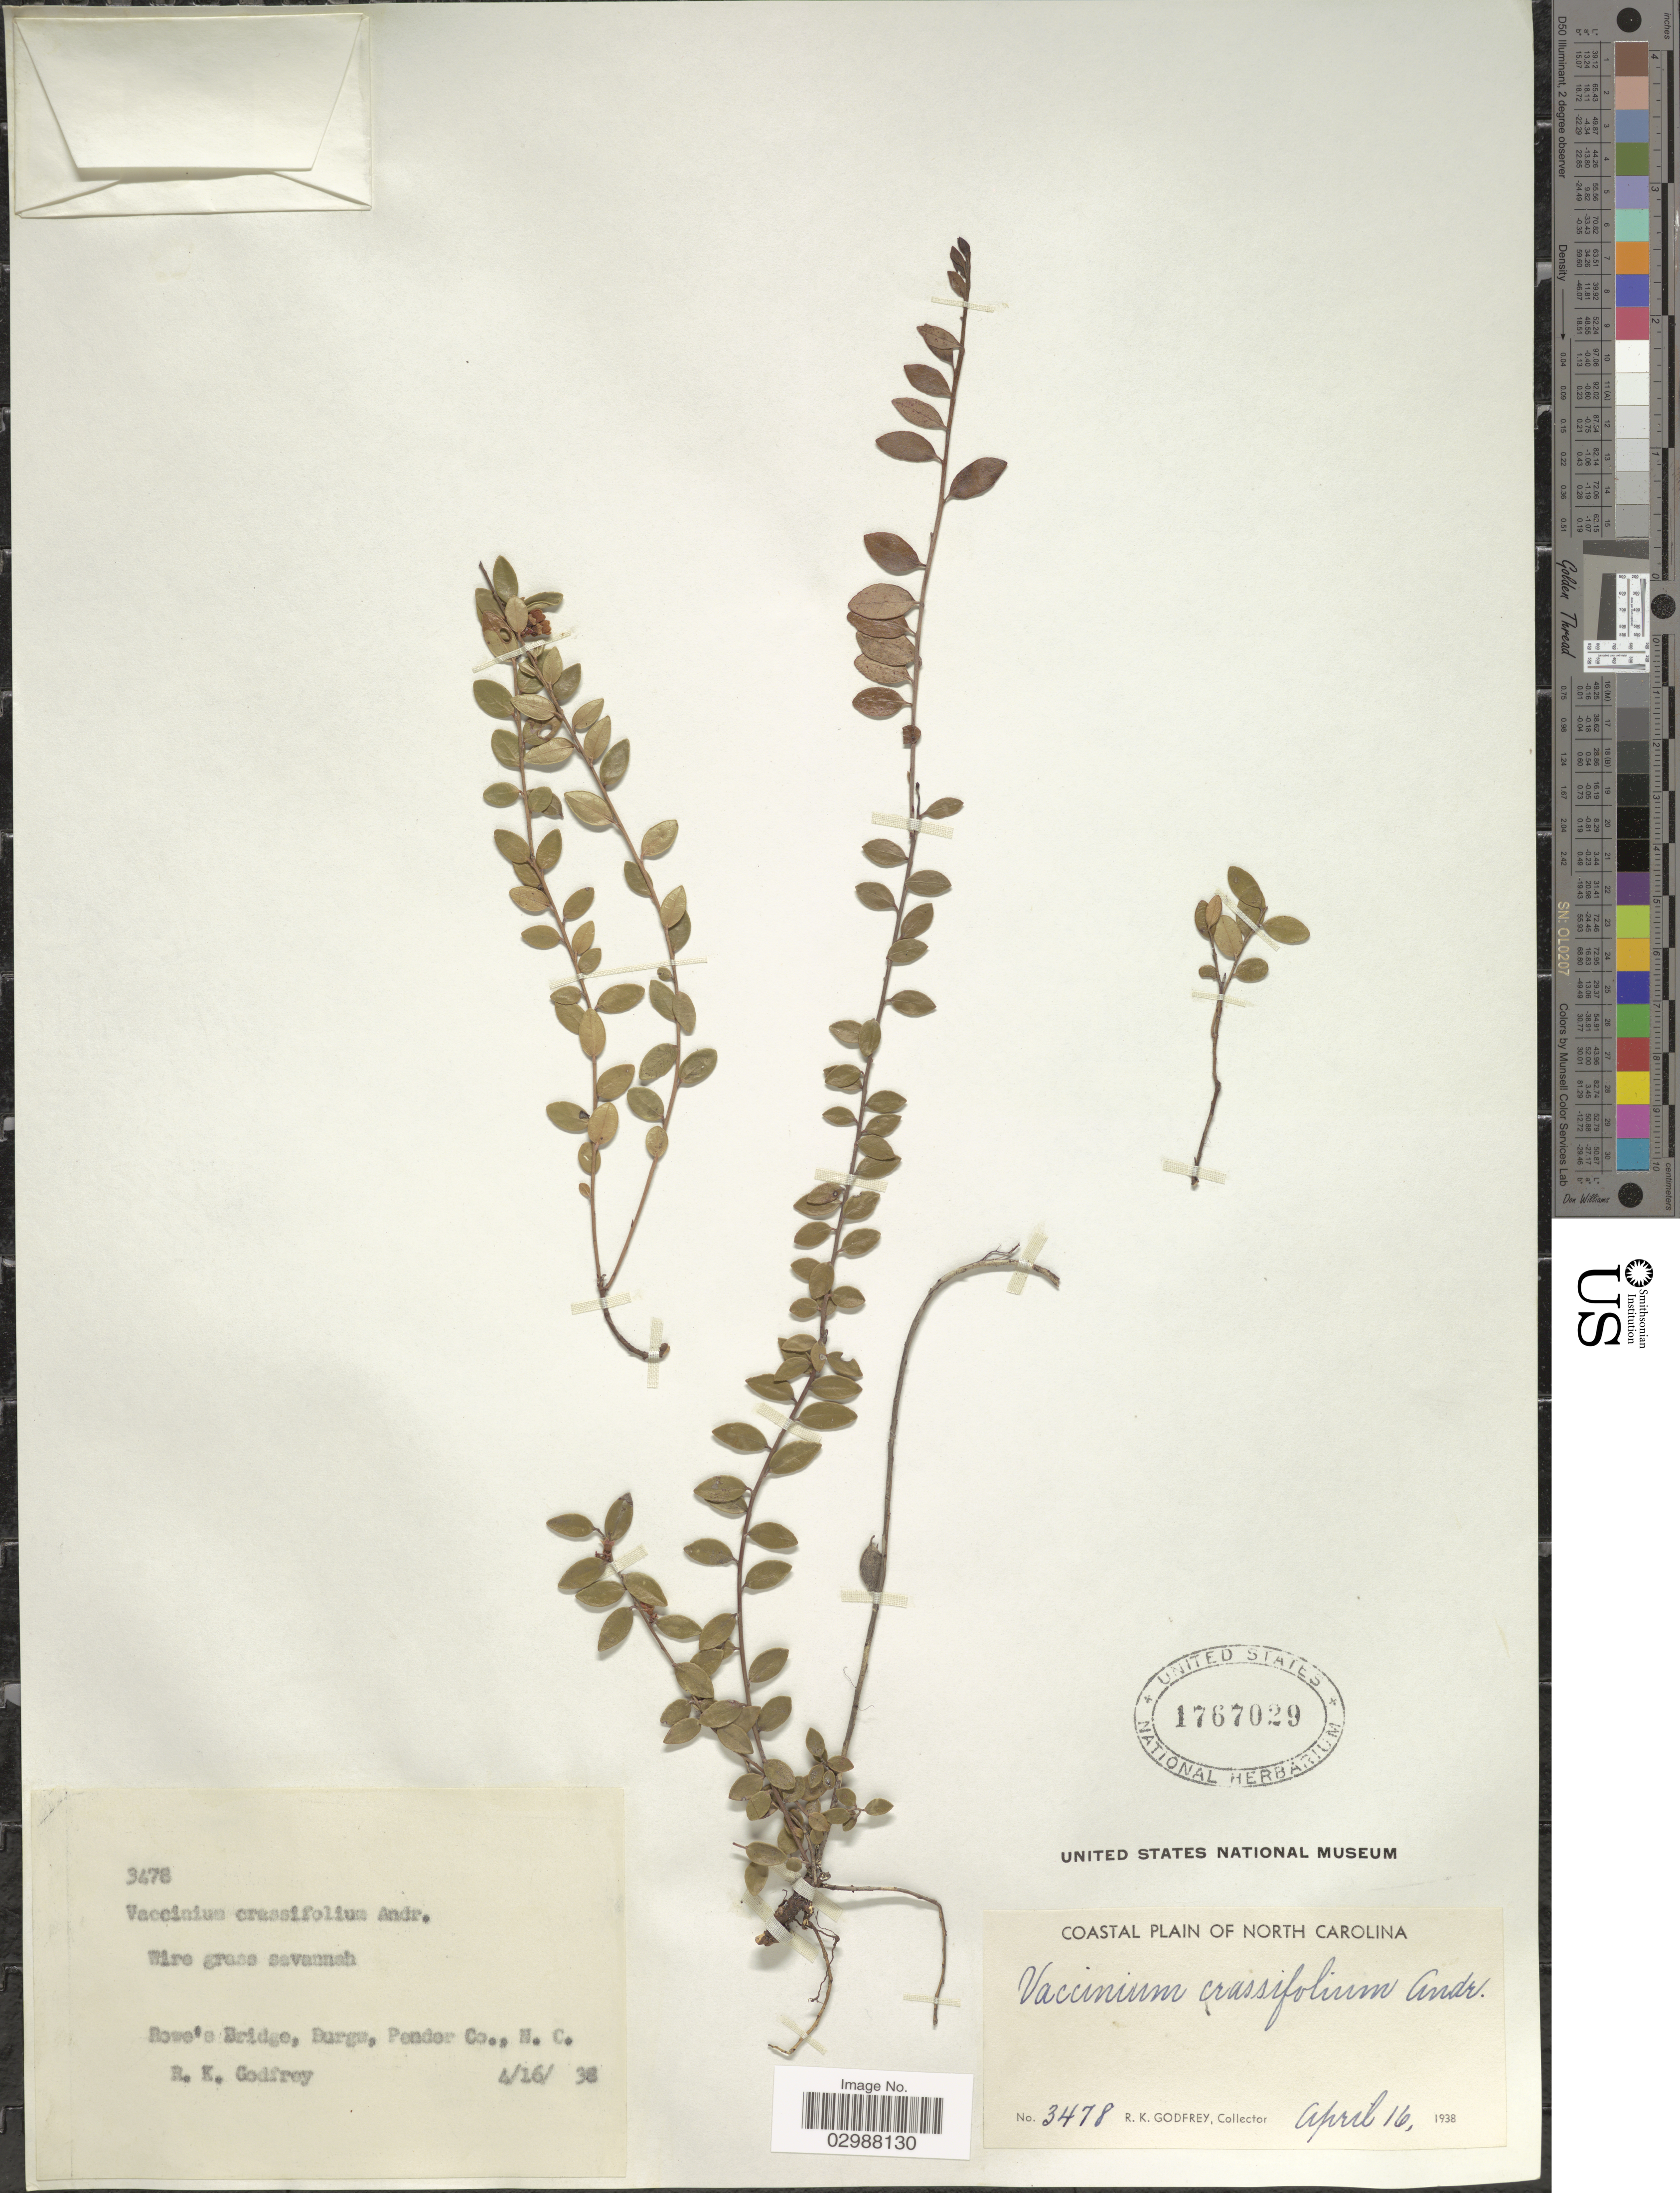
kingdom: Plantae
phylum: Tracheophyta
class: Magnoliopsida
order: Ericales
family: Ericaceae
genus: Vaccinium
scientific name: Vaccinium crassifolium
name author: Andrews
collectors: R. K. Godfrey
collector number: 3478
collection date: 1938-04-16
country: United States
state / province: North Carolina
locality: Rowe's Bridge, Burgaw, Pender Co.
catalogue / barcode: US 1767029